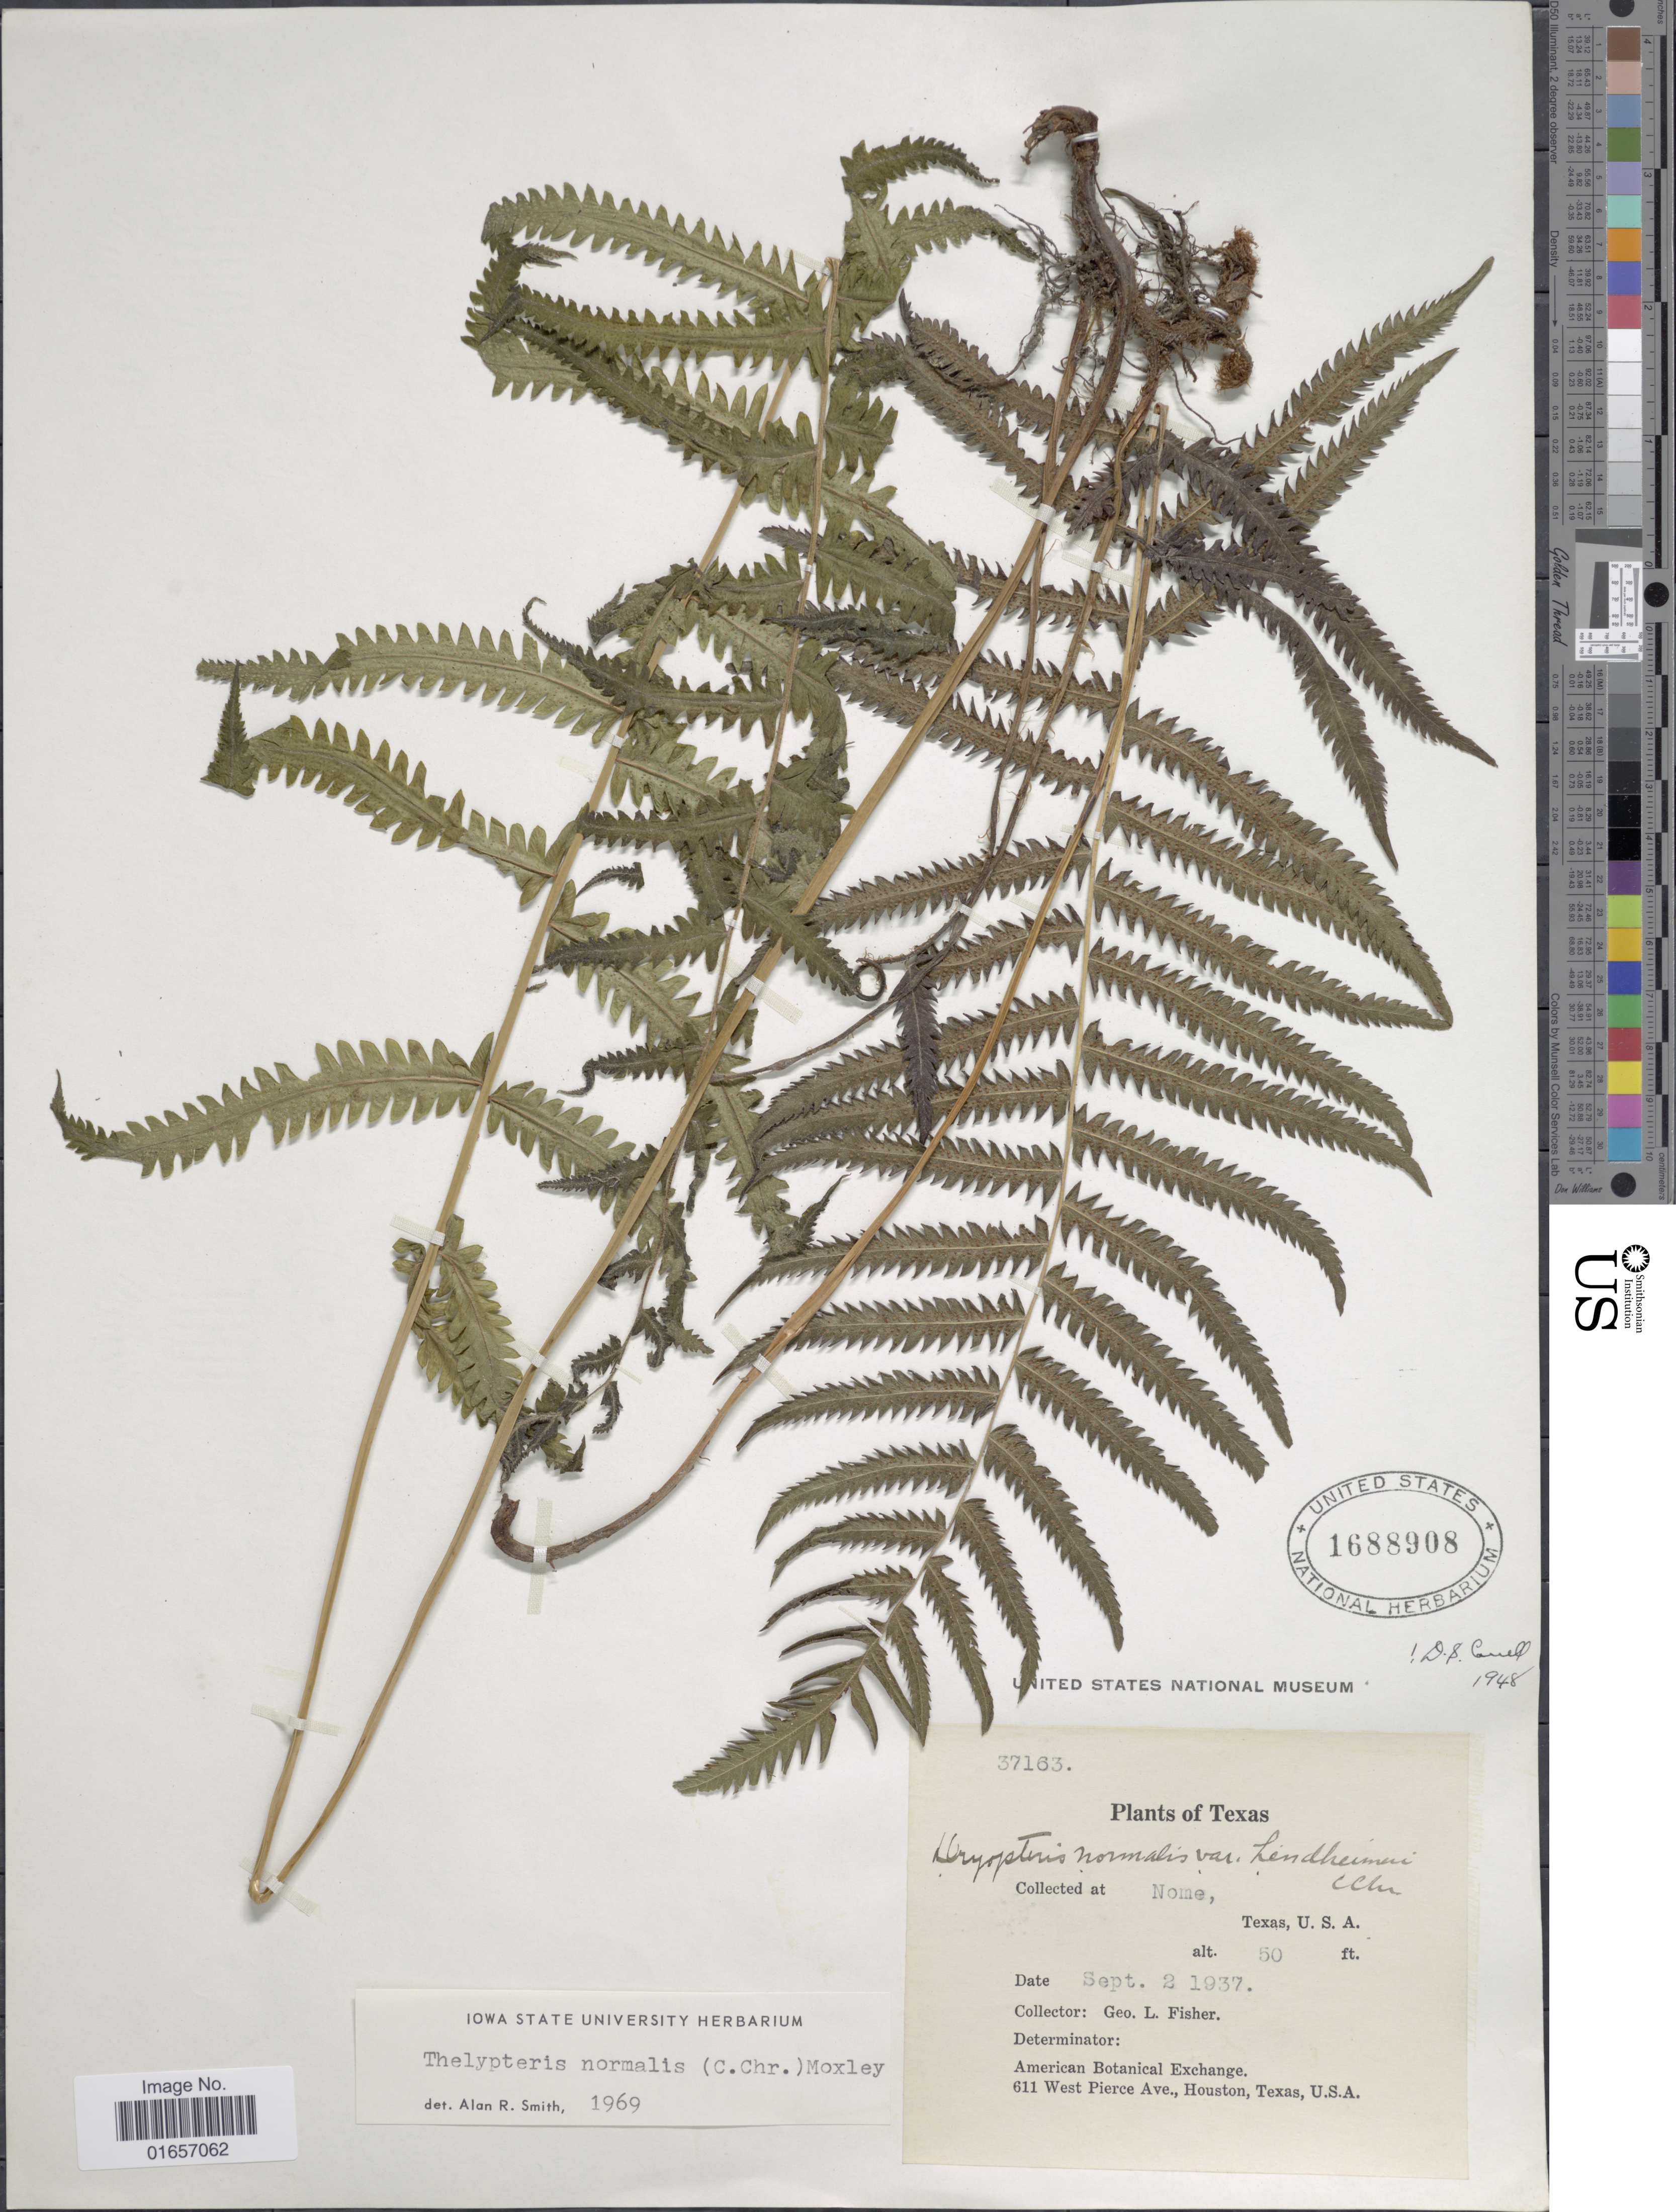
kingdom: Plantae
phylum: Tracheophyta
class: Polypodiopsida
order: Polypodiales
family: Thelypteridaceae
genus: Christella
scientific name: Christella kunthii comb. ined.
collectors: G. L. Fisher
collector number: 37163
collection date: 1937-09-02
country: United States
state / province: Texas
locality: Nome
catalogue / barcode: US 1688908